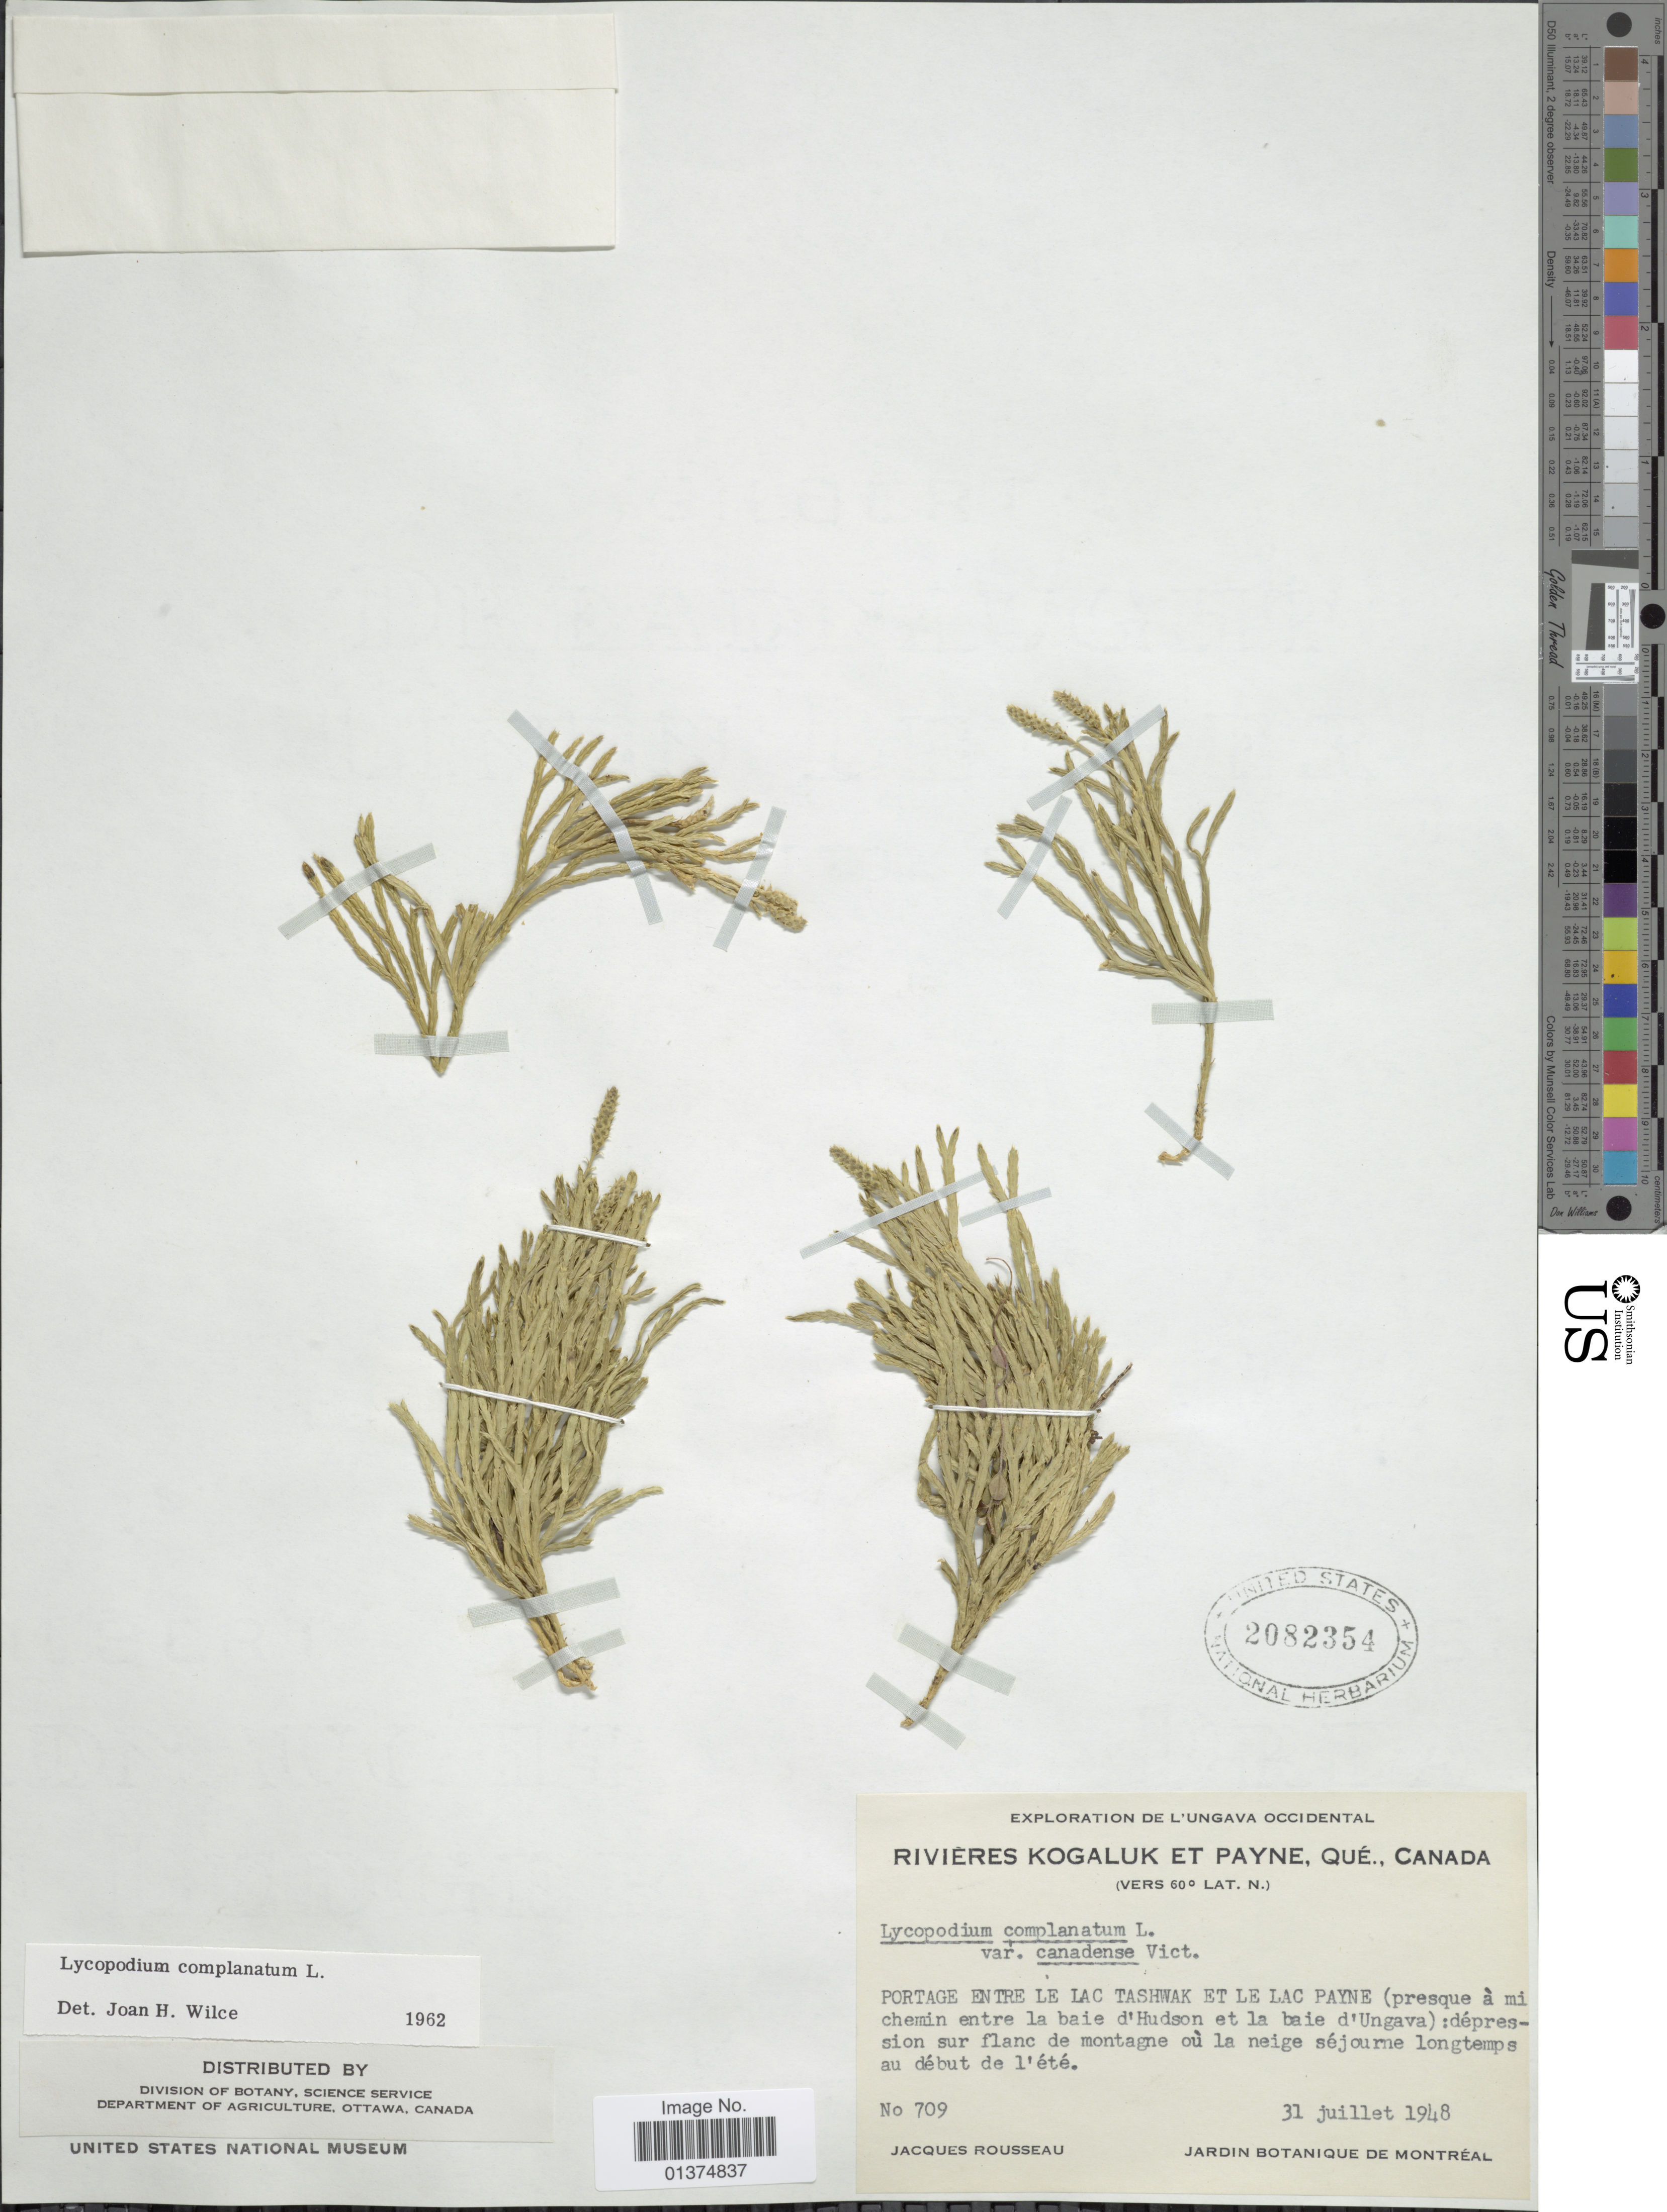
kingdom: Plantae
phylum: Tracheophyta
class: Lycopodiopsida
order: Lycopodiales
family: Lycopodiaceae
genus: Diphasiastrum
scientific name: Diphasiastrum complanatum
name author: (L.) Holub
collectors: J. Rousseau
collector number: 709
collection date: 1948-07-31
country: Canada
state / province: Quebec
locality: Rivieres Kogaluk et Payne, Portage entre le lac Tashwak et le lac Payne (presque à mi chemin entre la baie d'Hudson et la baie d'Ungava)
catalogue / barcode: US 2082354